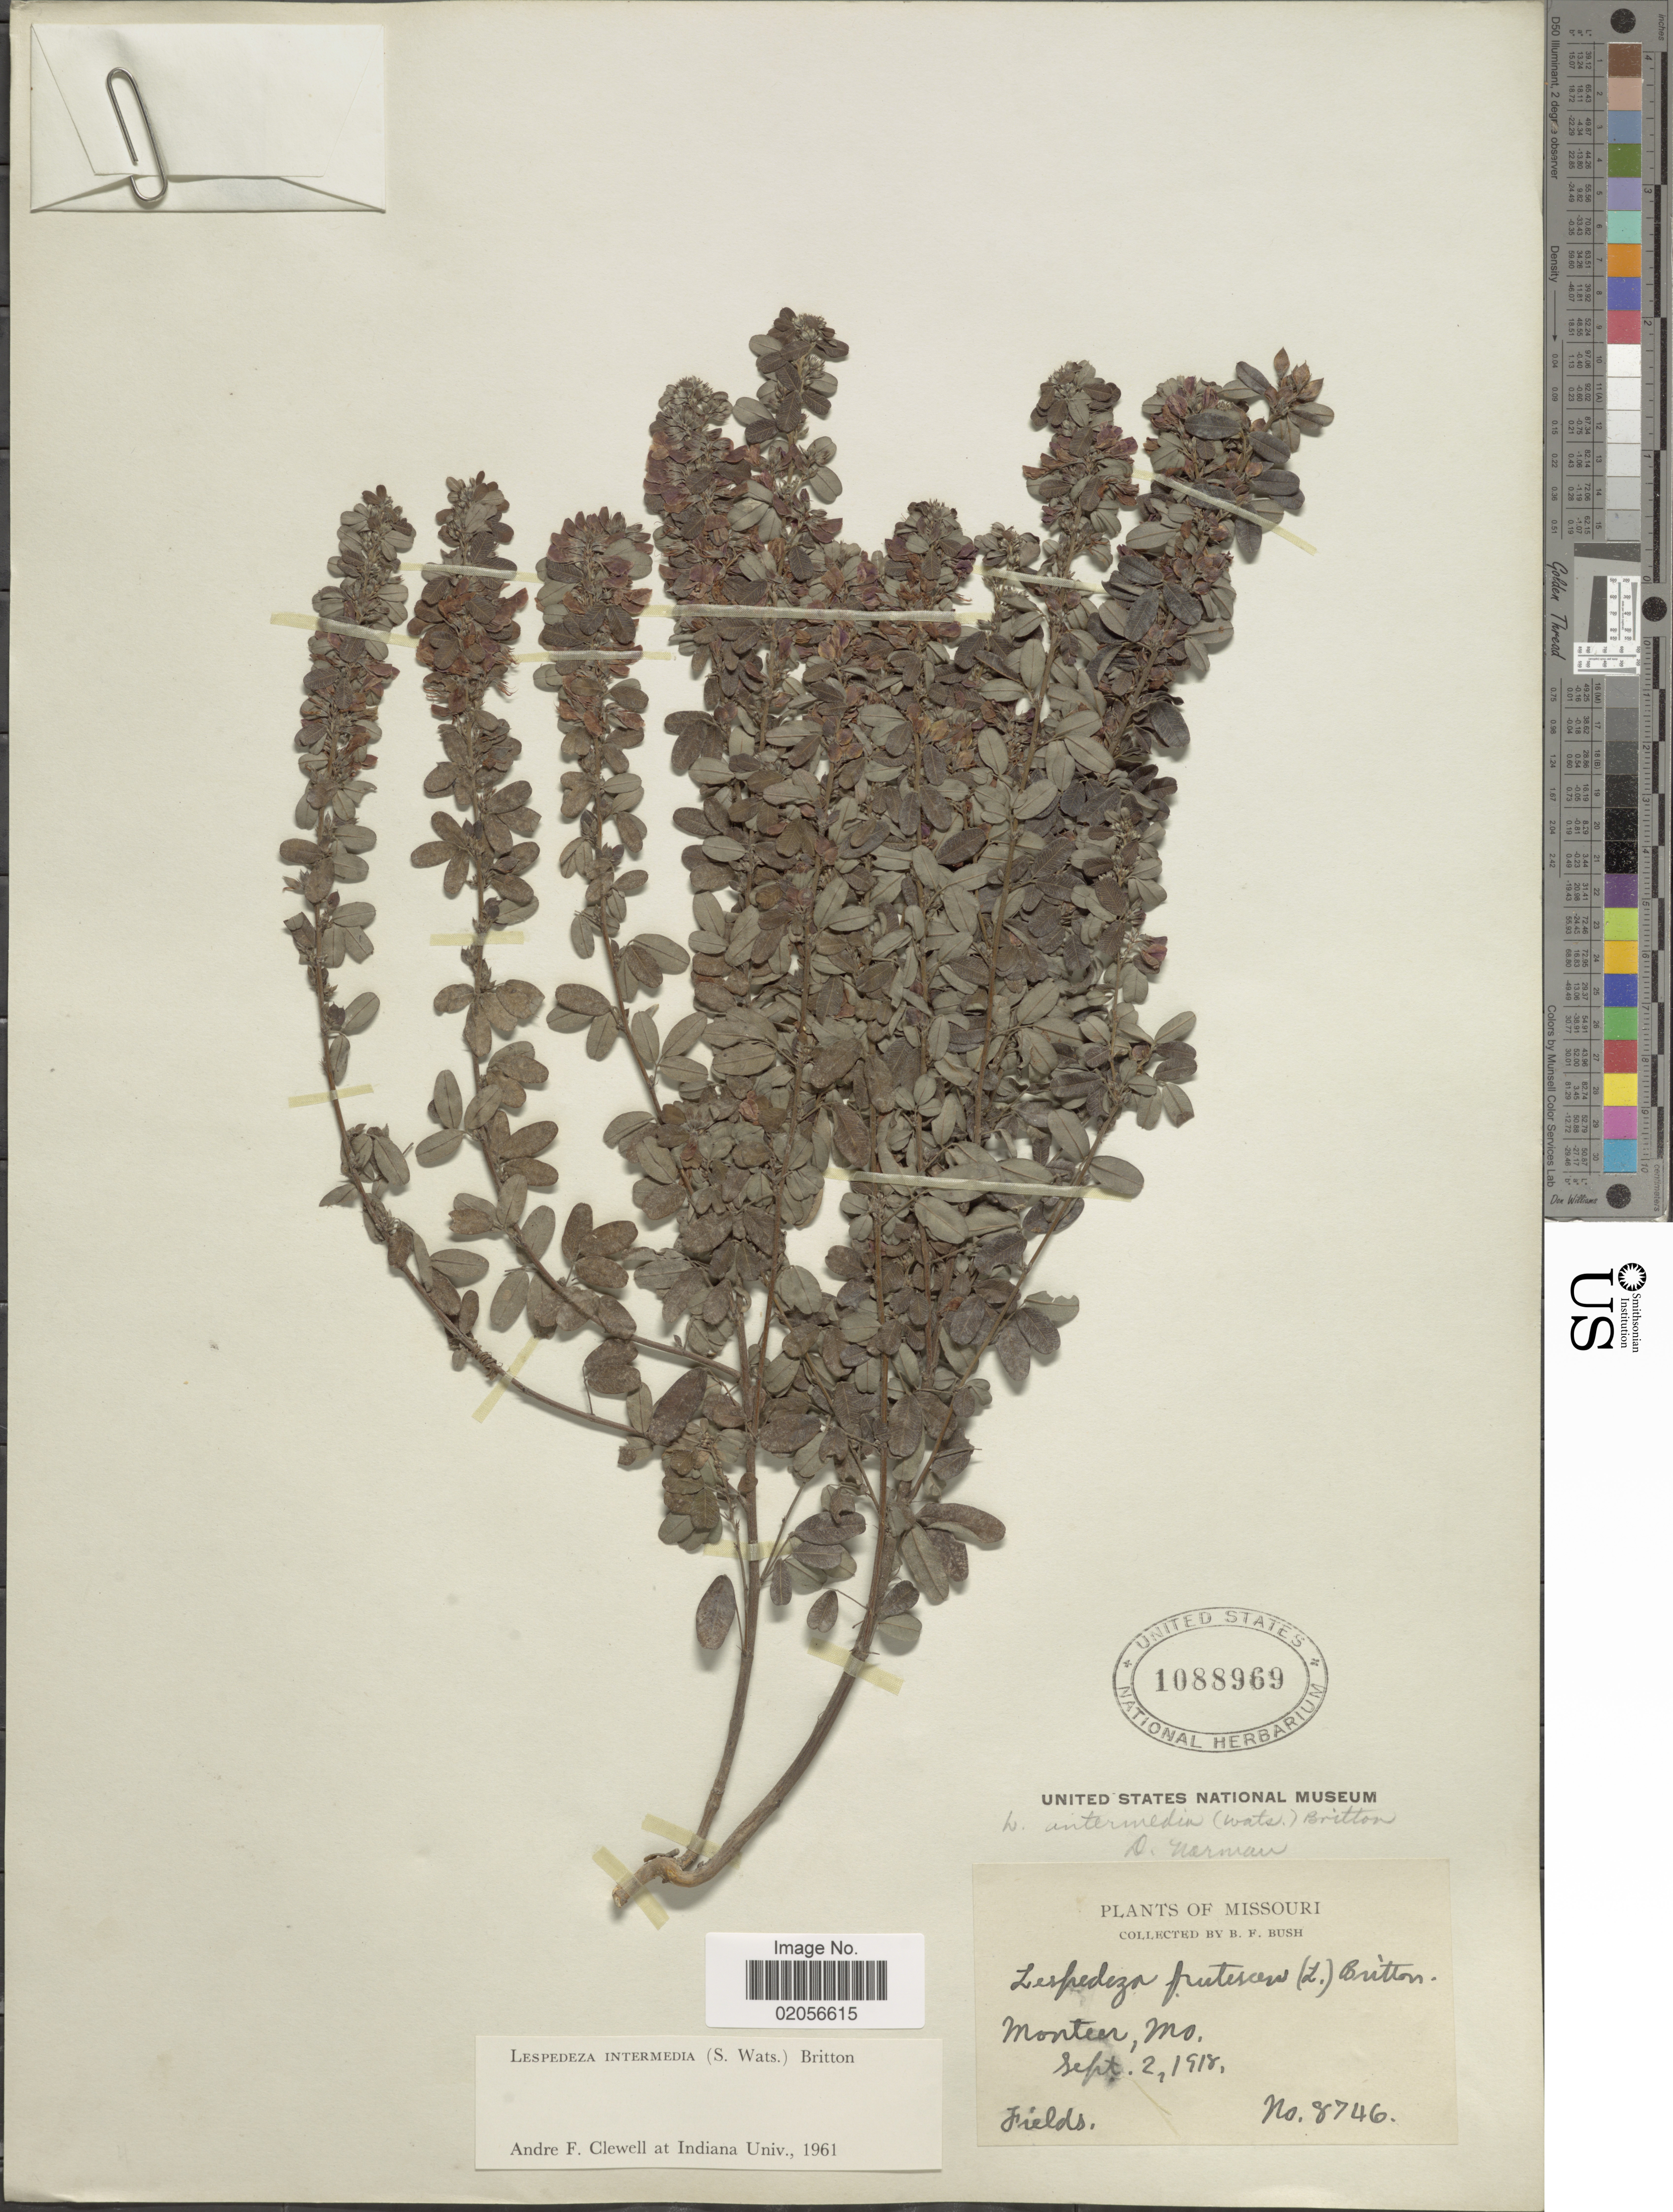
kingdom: Plantae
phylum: Tracheophyta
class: Magnoliopsida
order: Fabales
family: Fabaceae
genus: Lespedeza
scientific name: Lespedeza intermedia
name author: (S. Watson) Britton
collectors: B. F. Bush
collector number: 8746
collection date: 1918-09-02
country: United States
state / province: Missouri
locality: Monteer, Fields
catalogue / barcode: US 1088969